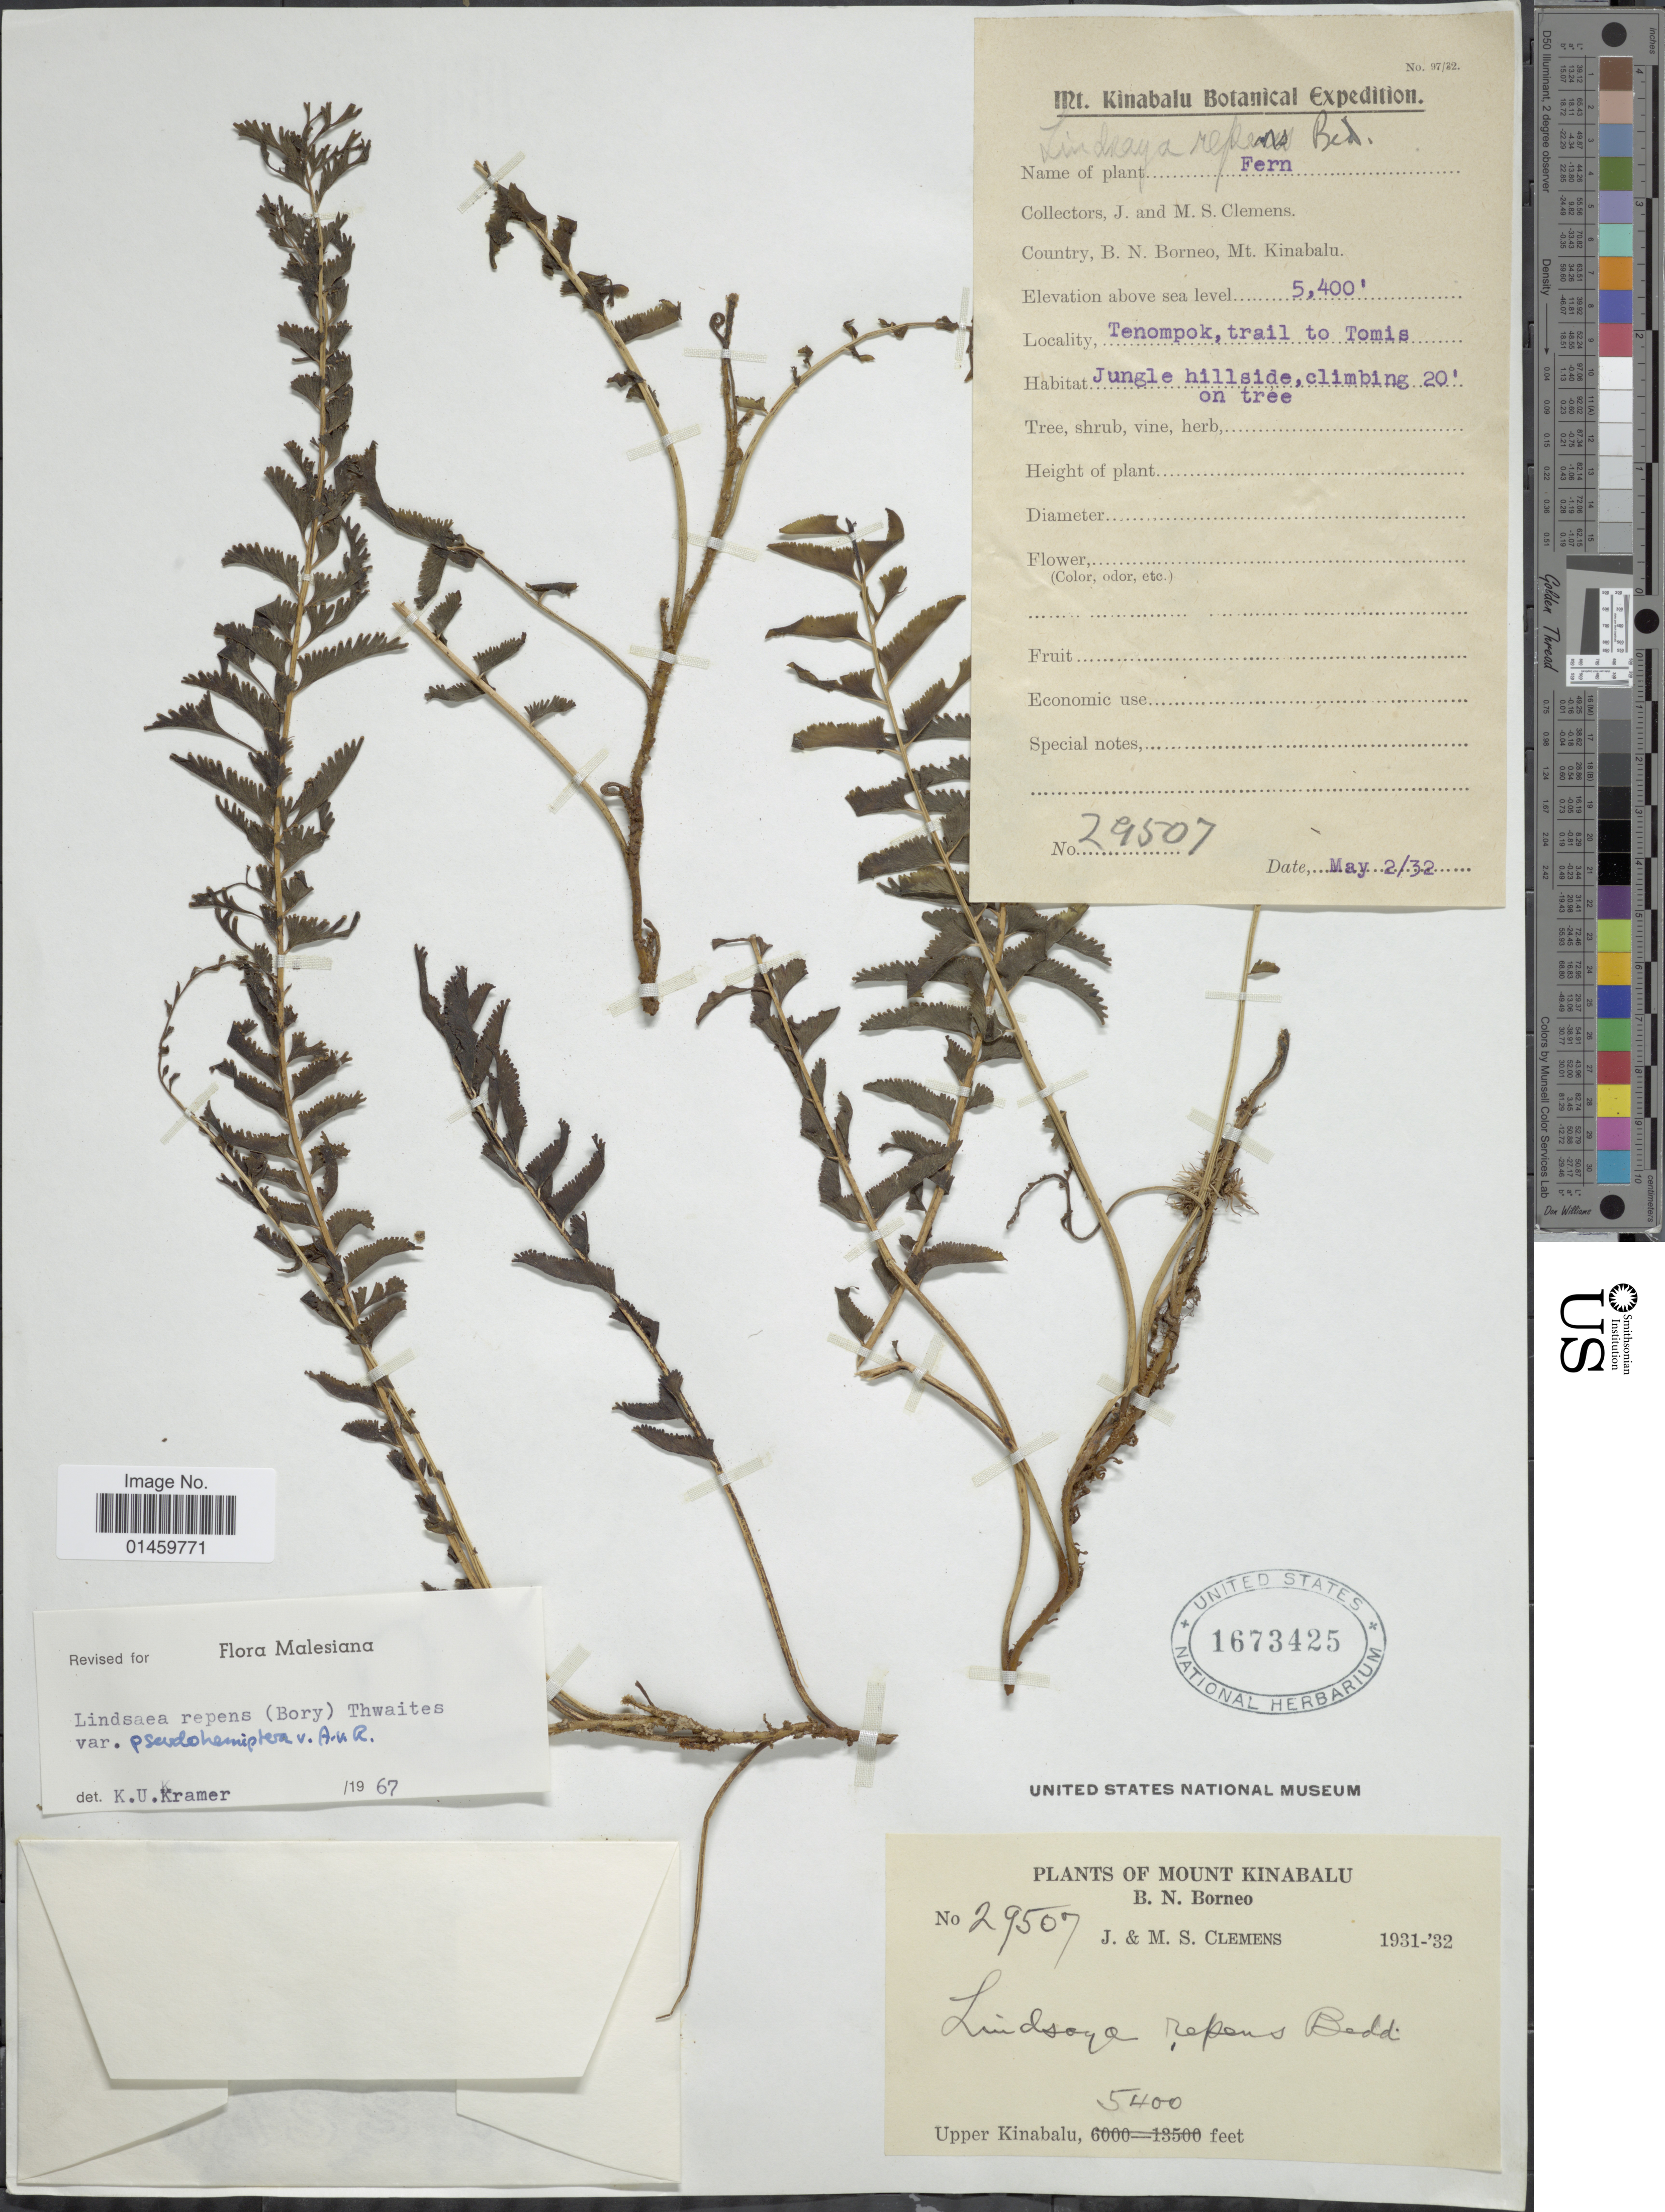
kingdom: Plantae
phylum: Tracheophyta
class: Polypodiopsida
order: Polypodiales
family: Lindsaeaceae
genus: Lindsaea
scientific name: Lindsaea repens var. pseudohemiptera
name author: Alderw.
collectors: J. Clemens & M. S. Clemens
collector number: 29507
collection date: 1932-05-02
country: Malaysia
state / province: Sabah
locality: Mount Kinabalu. B. N. Borneo. Upper Kinabalu. Tenompok, trail to Tomis.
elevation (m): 1646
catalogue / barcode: US 1673425